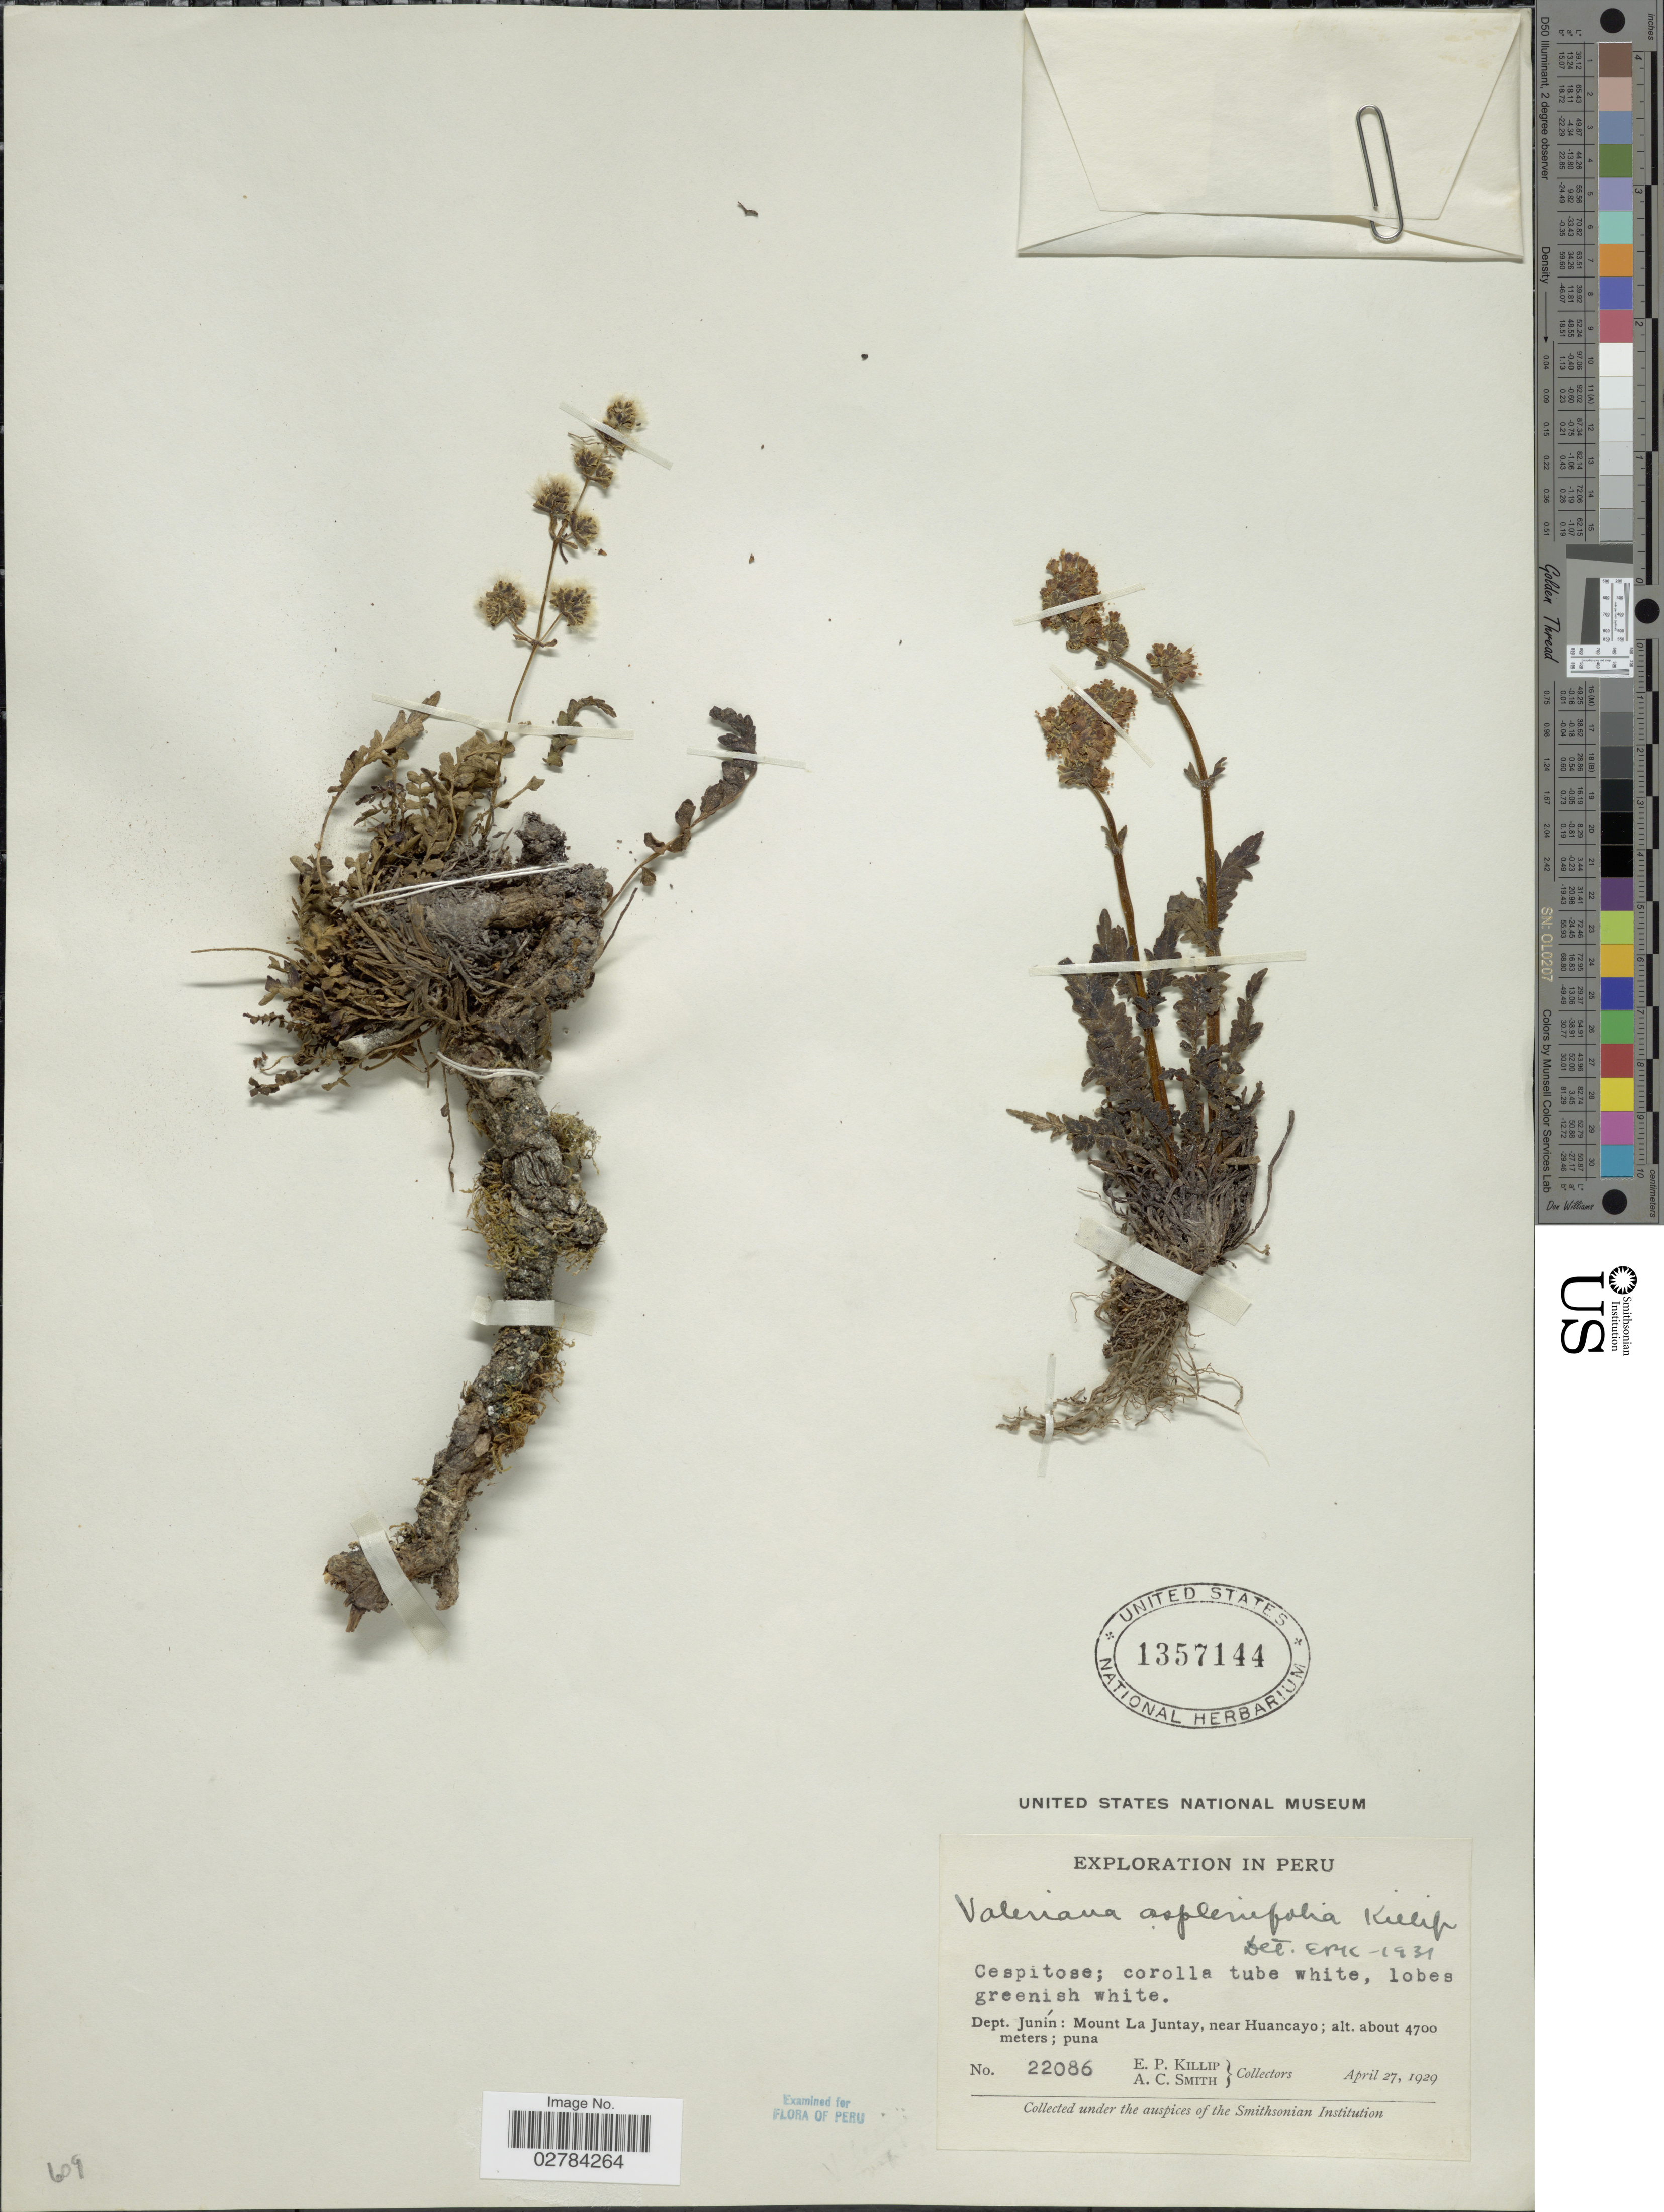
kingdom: Plantae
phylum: Tracheophyta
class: Magnoliopsida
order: Dipsacales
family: Caprifoliaceae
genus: Valeriana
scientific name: Valeriana asplenifolia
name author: Killip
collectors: E. P. Killip & A. C. Smith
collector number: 22086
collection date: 1929-04-27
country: Peru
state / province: Junín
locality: Dept. Junín: Mount La Juntay, near Huancayo, Puna.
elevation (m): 4700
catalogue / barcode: US 1357144